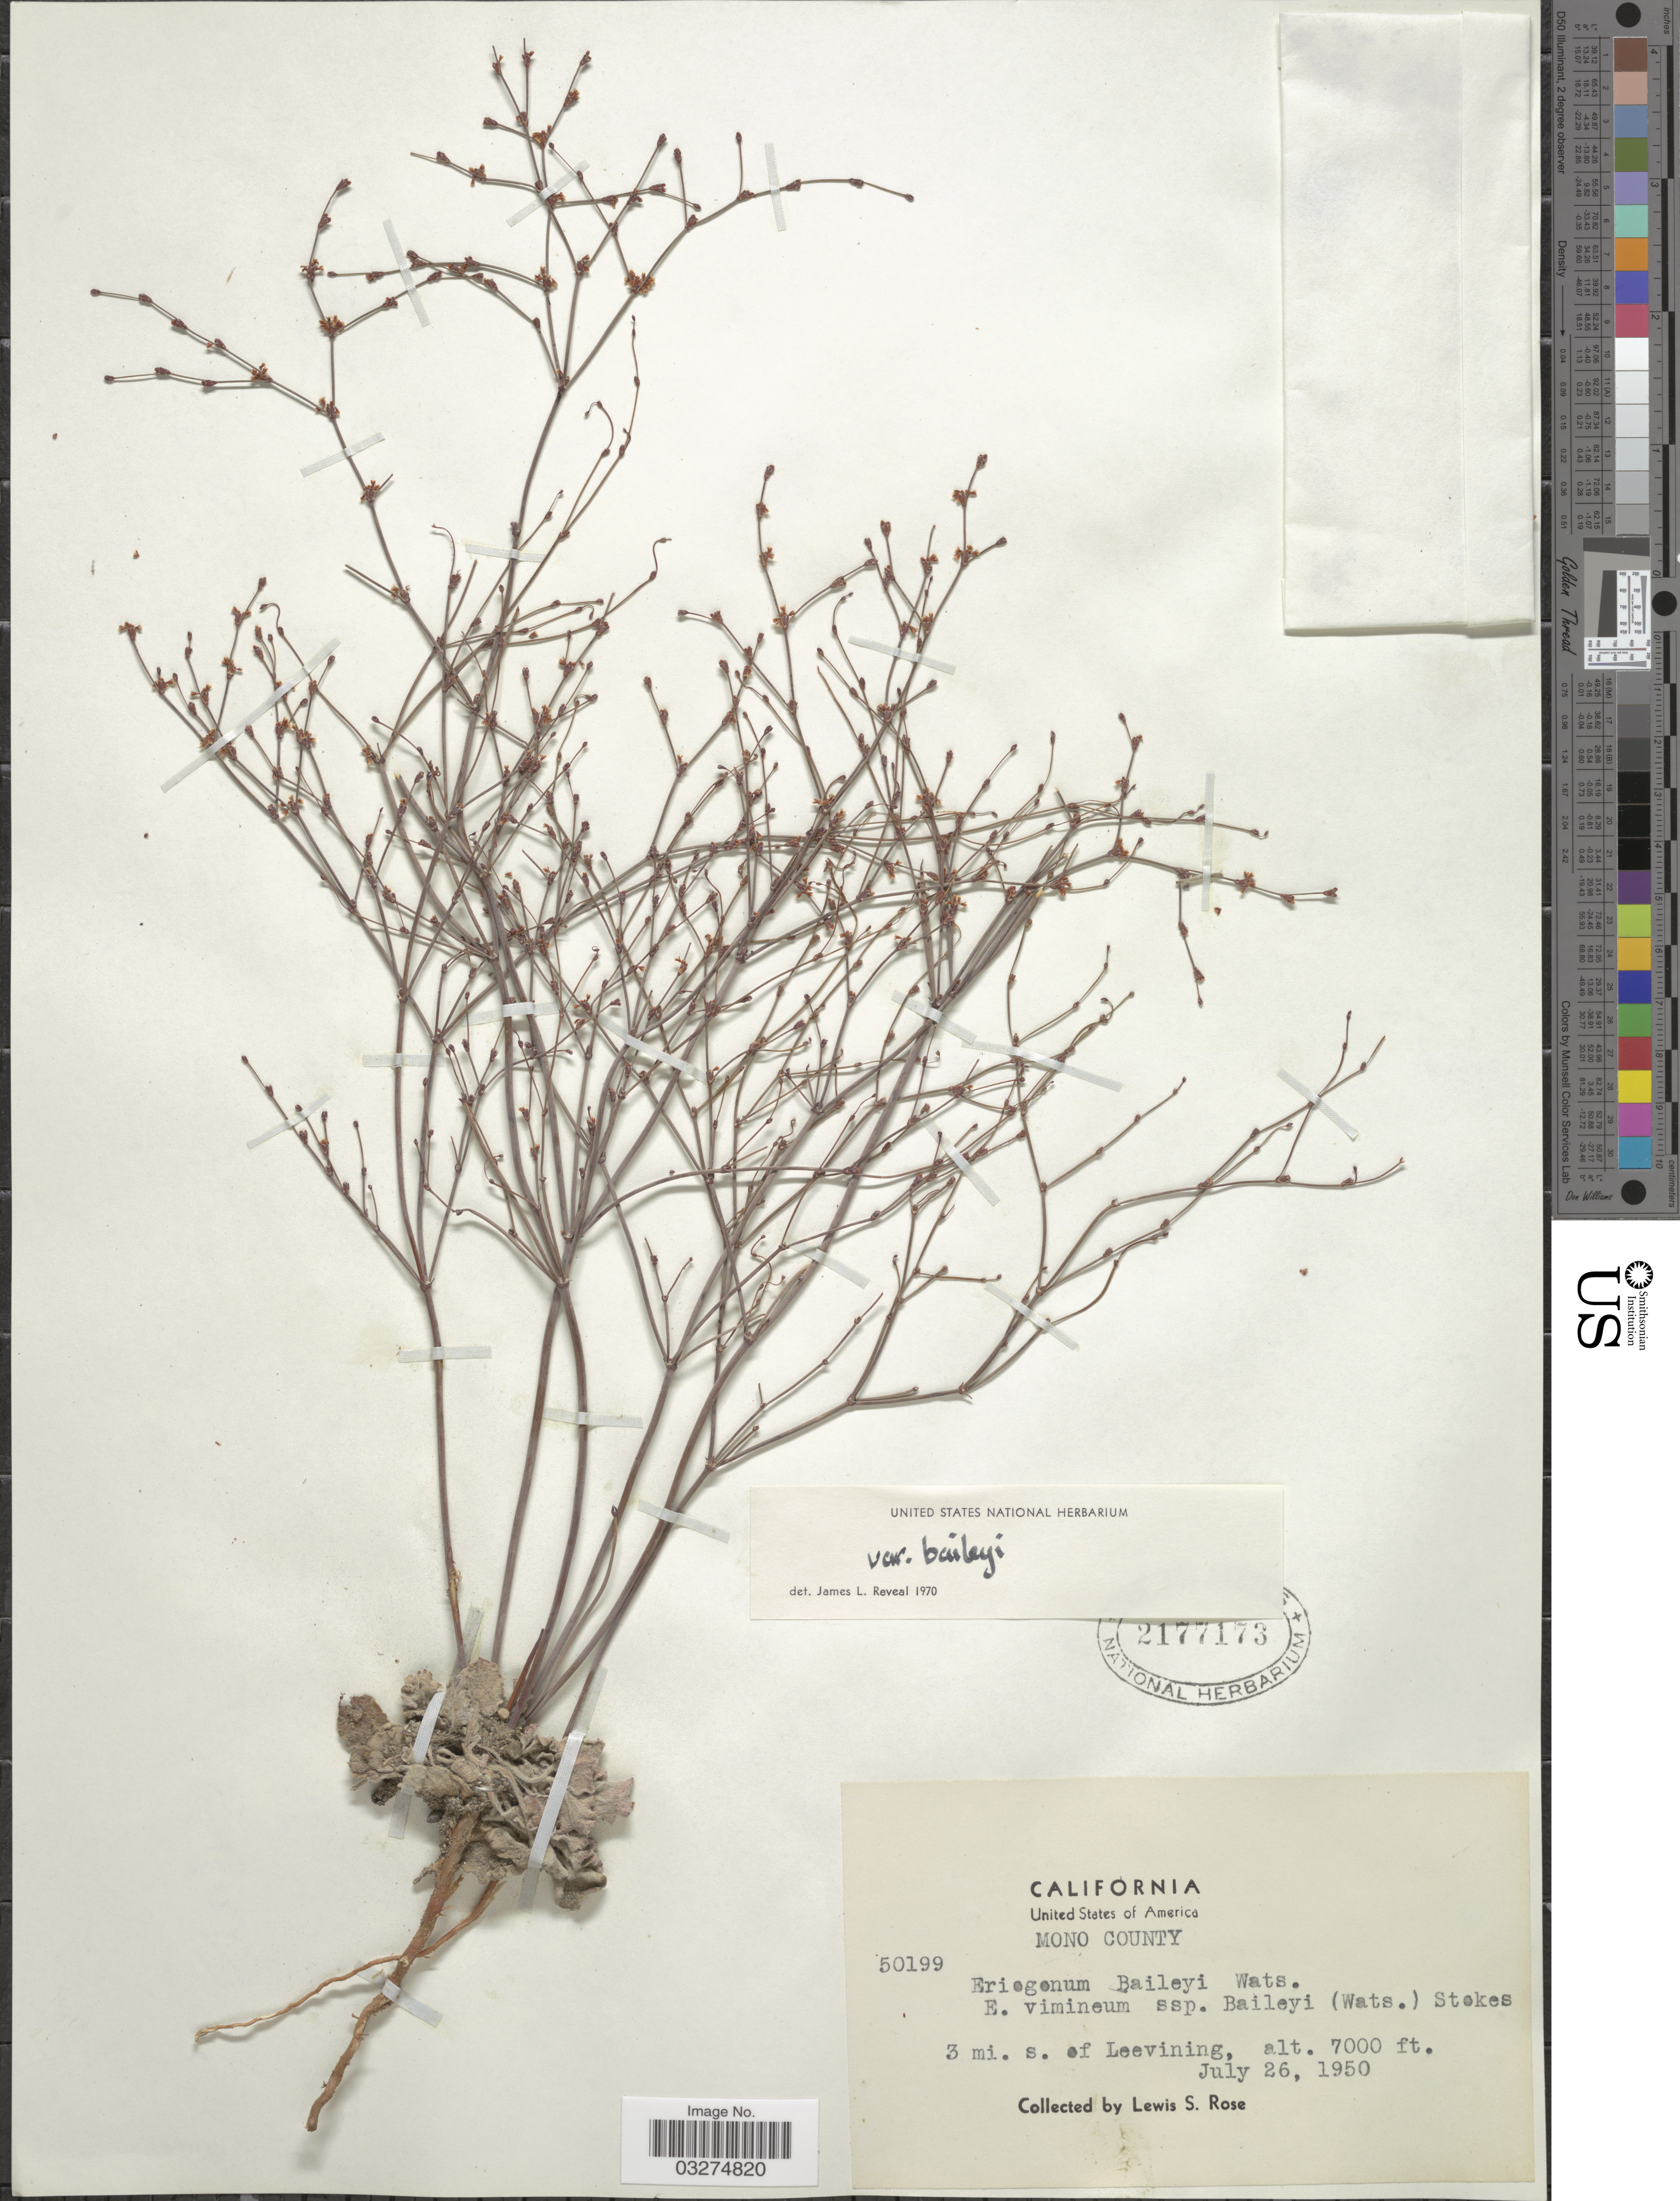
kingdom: Plantae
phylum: Tracheophyta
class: Magnoliopsida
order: Caryophyllales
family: Polygonaceae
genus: Eriogonum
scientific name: Eriogonum baileyi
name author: S. Watson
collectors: L. S. Rose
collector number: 50199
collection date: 1950-07-26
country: United States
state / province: California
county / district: Mono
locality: Mono County. 3 mi. s. of Leevining.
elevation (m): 2134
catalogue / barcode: US 2177173